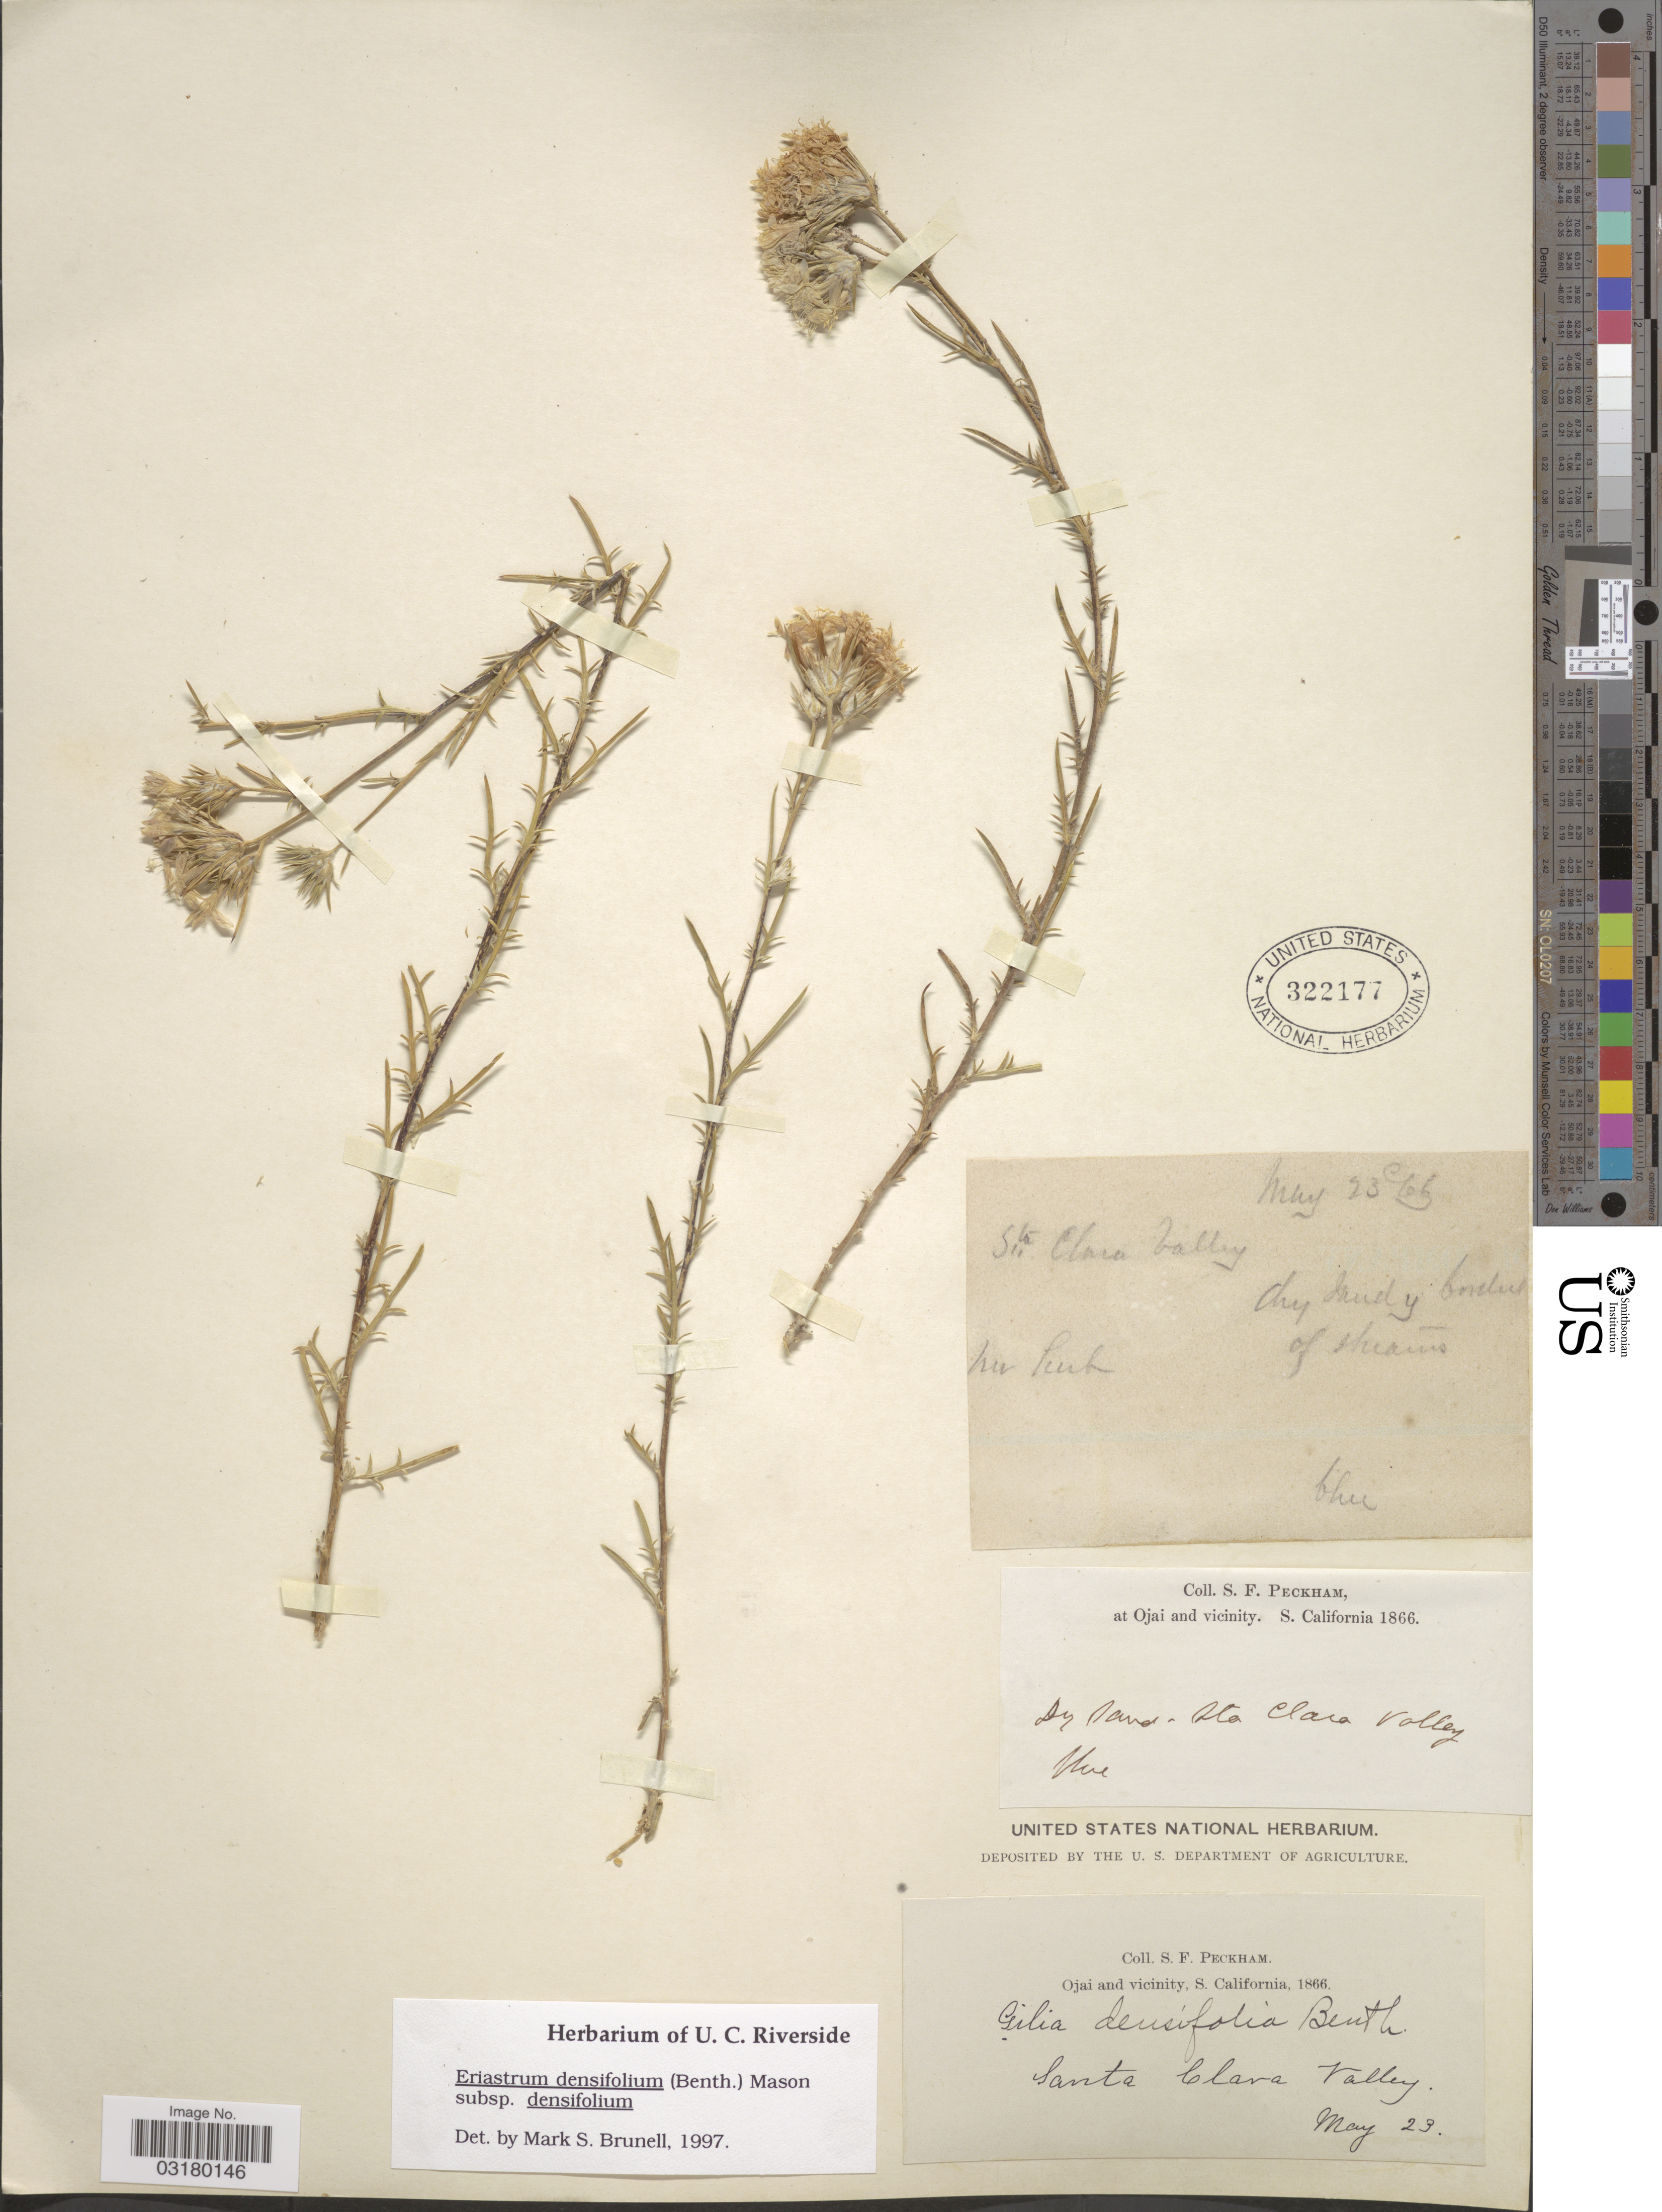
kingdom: Plantae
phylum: Tracheophyta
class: Magnoliopsida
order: Ericales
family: Polemoniaceae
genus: Eriastrum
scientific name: Eriastrum densifolium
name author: (Benth.) H. Mason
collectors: S. Peckham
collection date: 1866-05-23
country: United States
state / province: California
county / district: Ventura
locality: Ojai and vicinity, S. California. Santa Clara Valley.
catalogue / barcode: US 322177